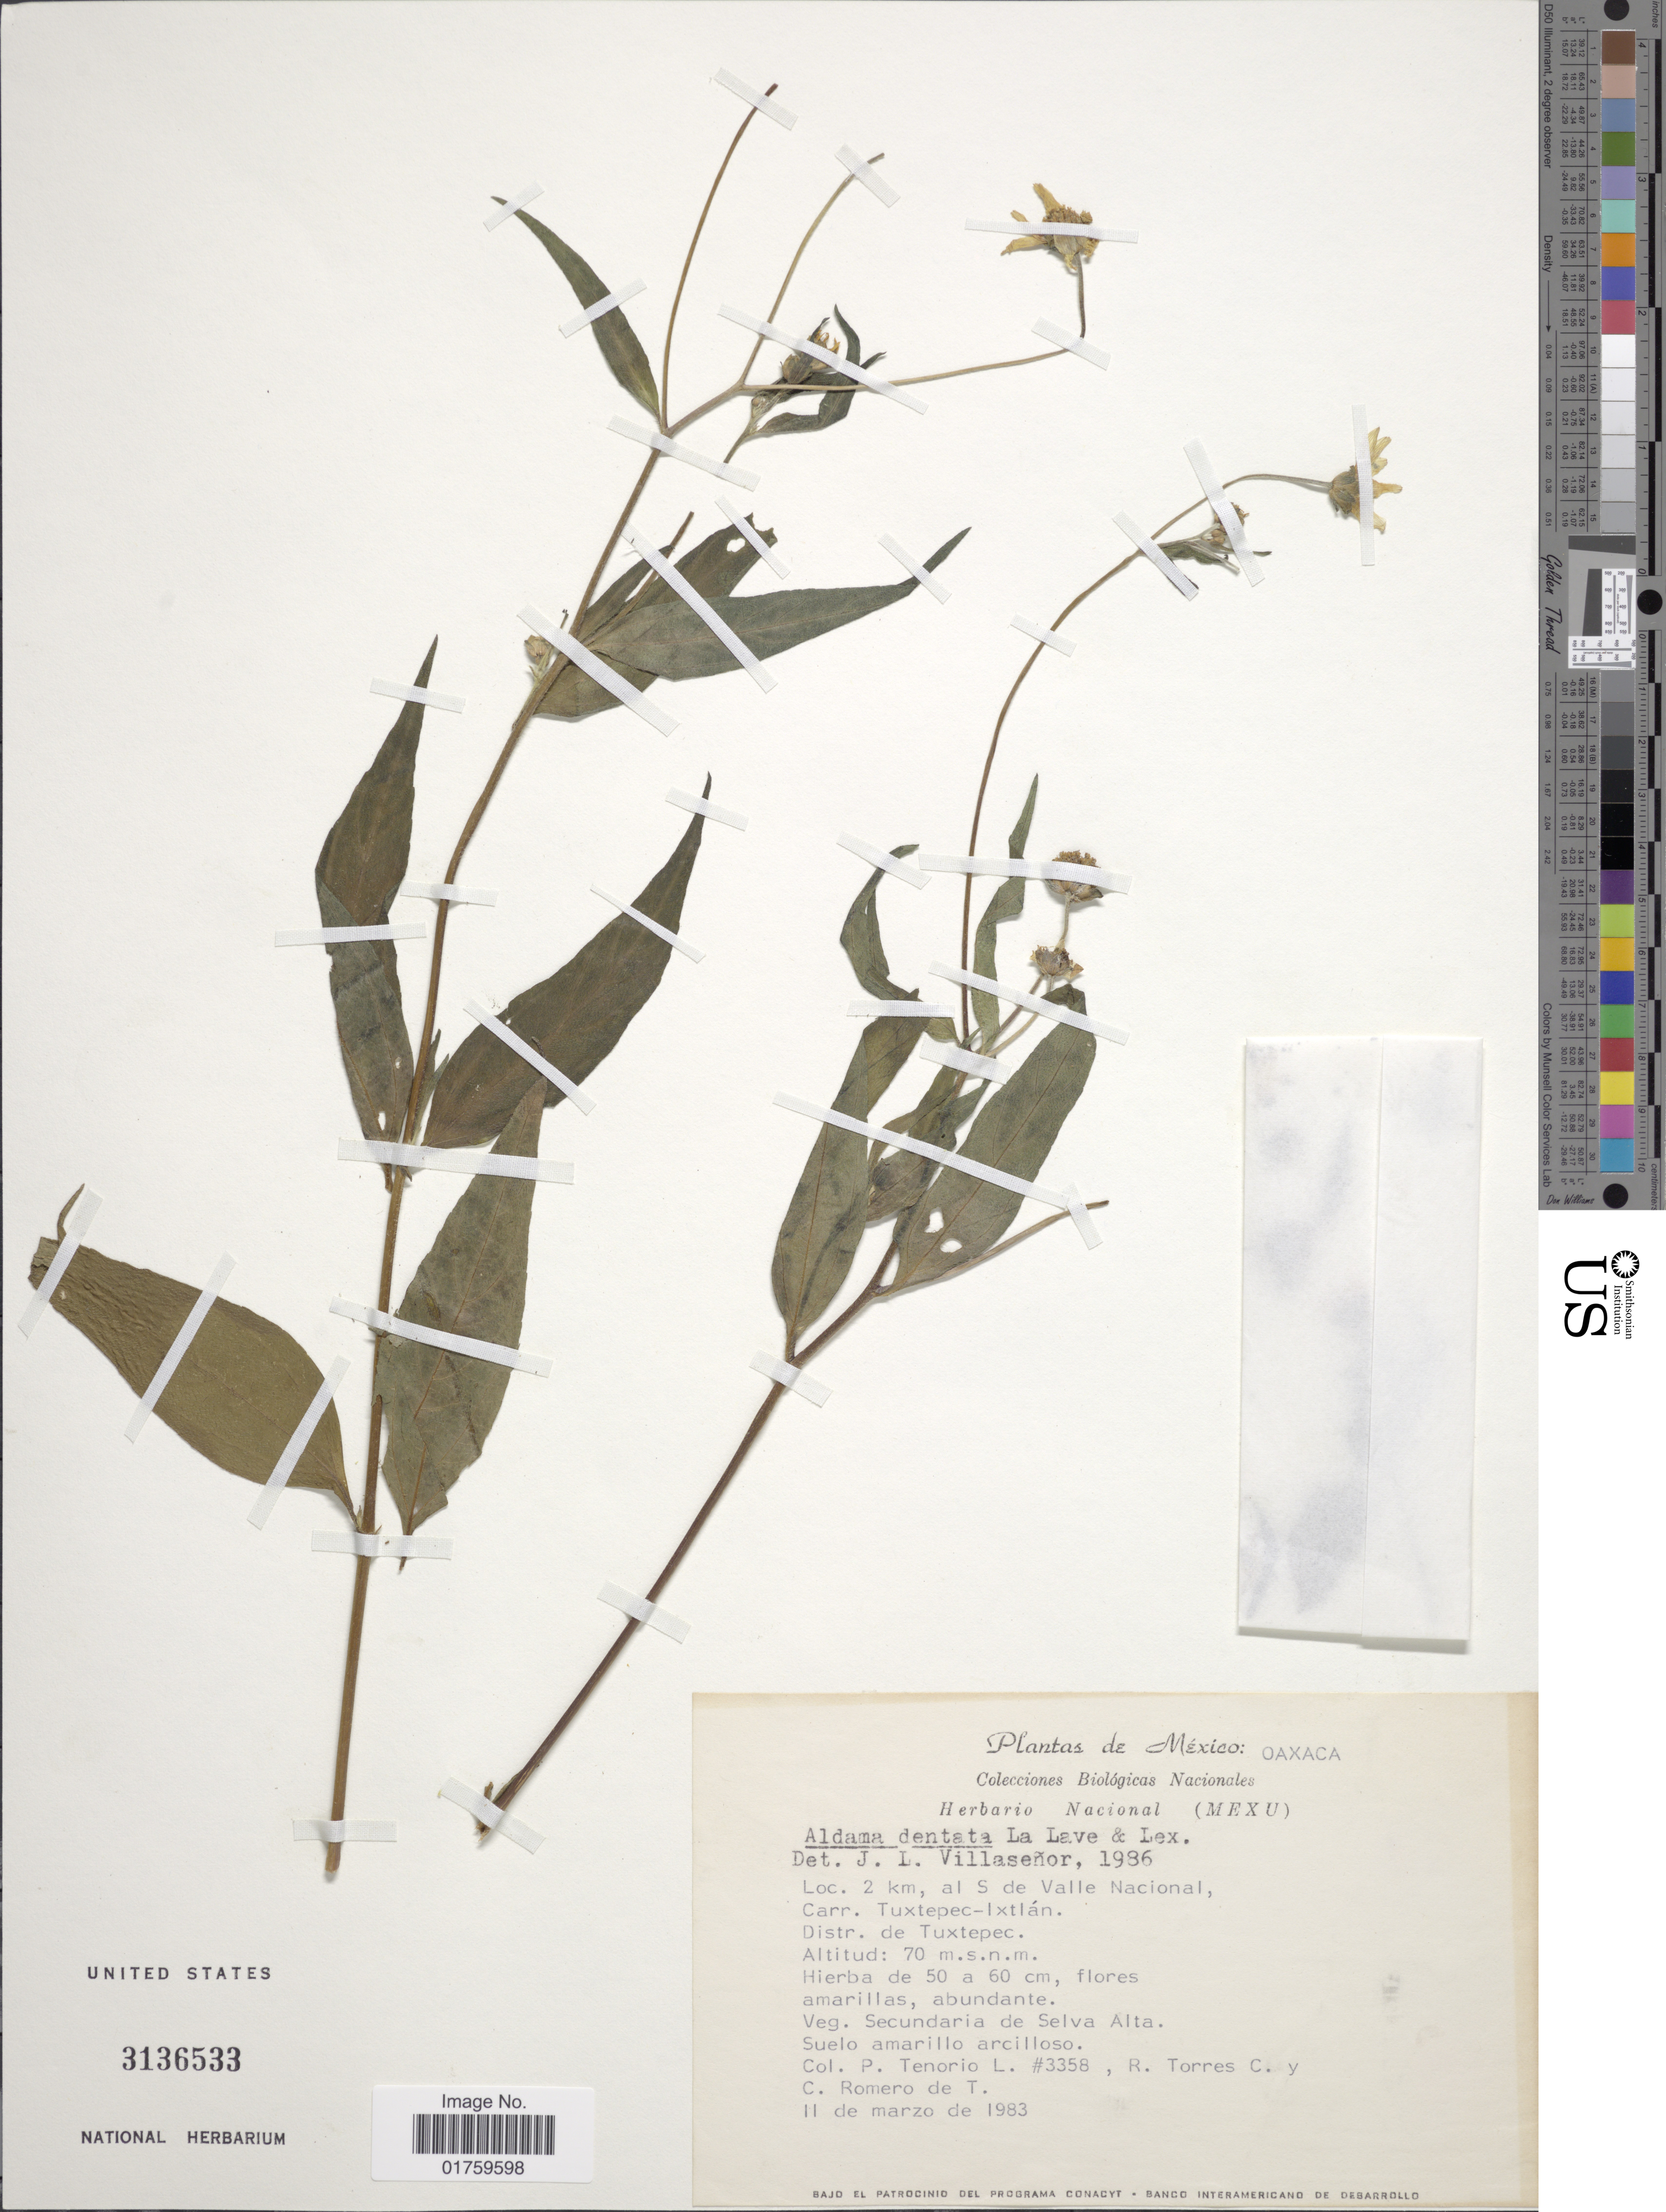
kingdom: Plantae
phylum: Tracheophyta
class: Magnoliopsida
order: Asterales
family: Asteraceae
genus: Aldama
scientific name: Aldama dentata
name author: La Llave ex La Llave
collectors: P. Tenorio L., R. Torres C. & C. Romero de T.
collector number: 3358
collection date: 1983-03-11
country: Mexico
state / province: Oaxaca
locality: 2 km, al S de Valle Nacional, Carr. Tuxtepec-Ixtlan, Distr. de Tuxtepec.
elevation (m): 70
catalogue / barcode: US 3136533